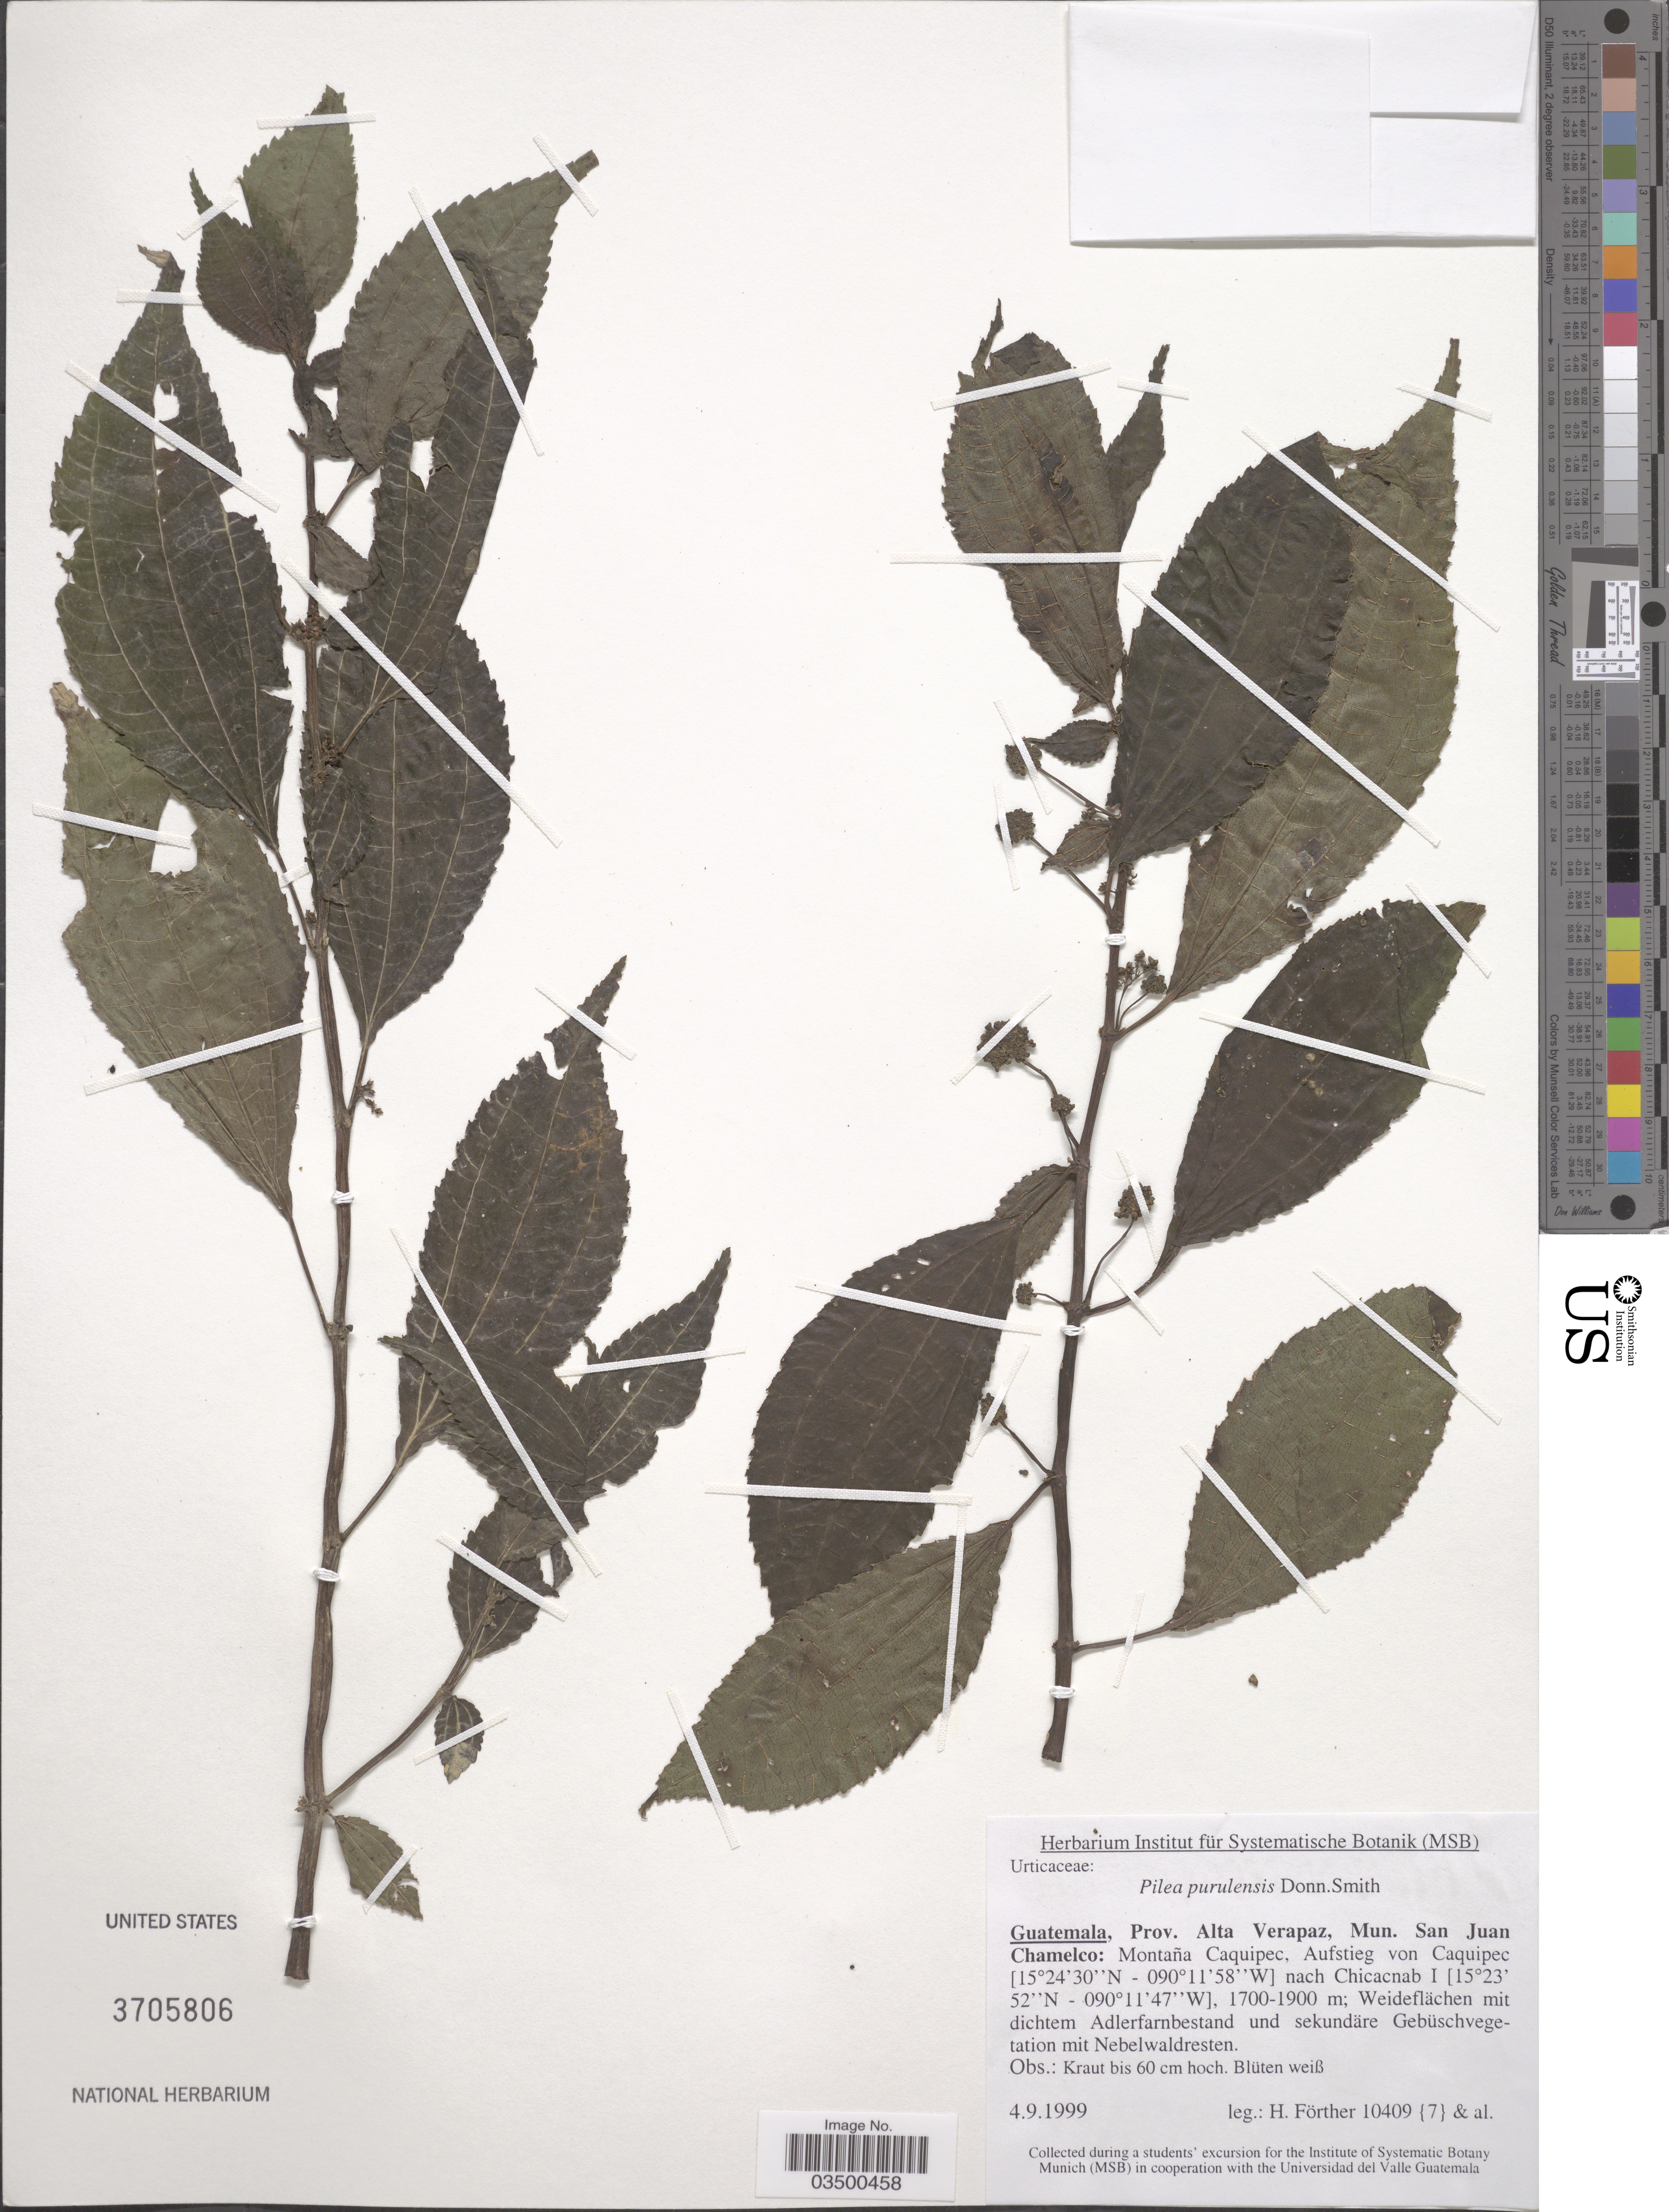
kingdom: Plantae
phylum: Tracheophyta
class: Magnoliopsida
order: Rosales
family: Urticaceae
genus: Pilea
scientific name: Pilea purulensis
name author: Donn. Sm.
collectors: H. Förther & et al.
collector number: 10409{7}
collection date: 1999-09-04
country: Guatemala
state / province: Alta Verapaz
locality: Mun. San Juan Chamelco: Montaña Caquipec, Aufstieg von Caquipec nach Chicacnab I; Weideflächen mit dichtem Adlerfarnbestand und sekundäre Gebüschvegetation mit Nebelwaldresten.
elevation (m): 1700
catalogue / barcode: US 3705806